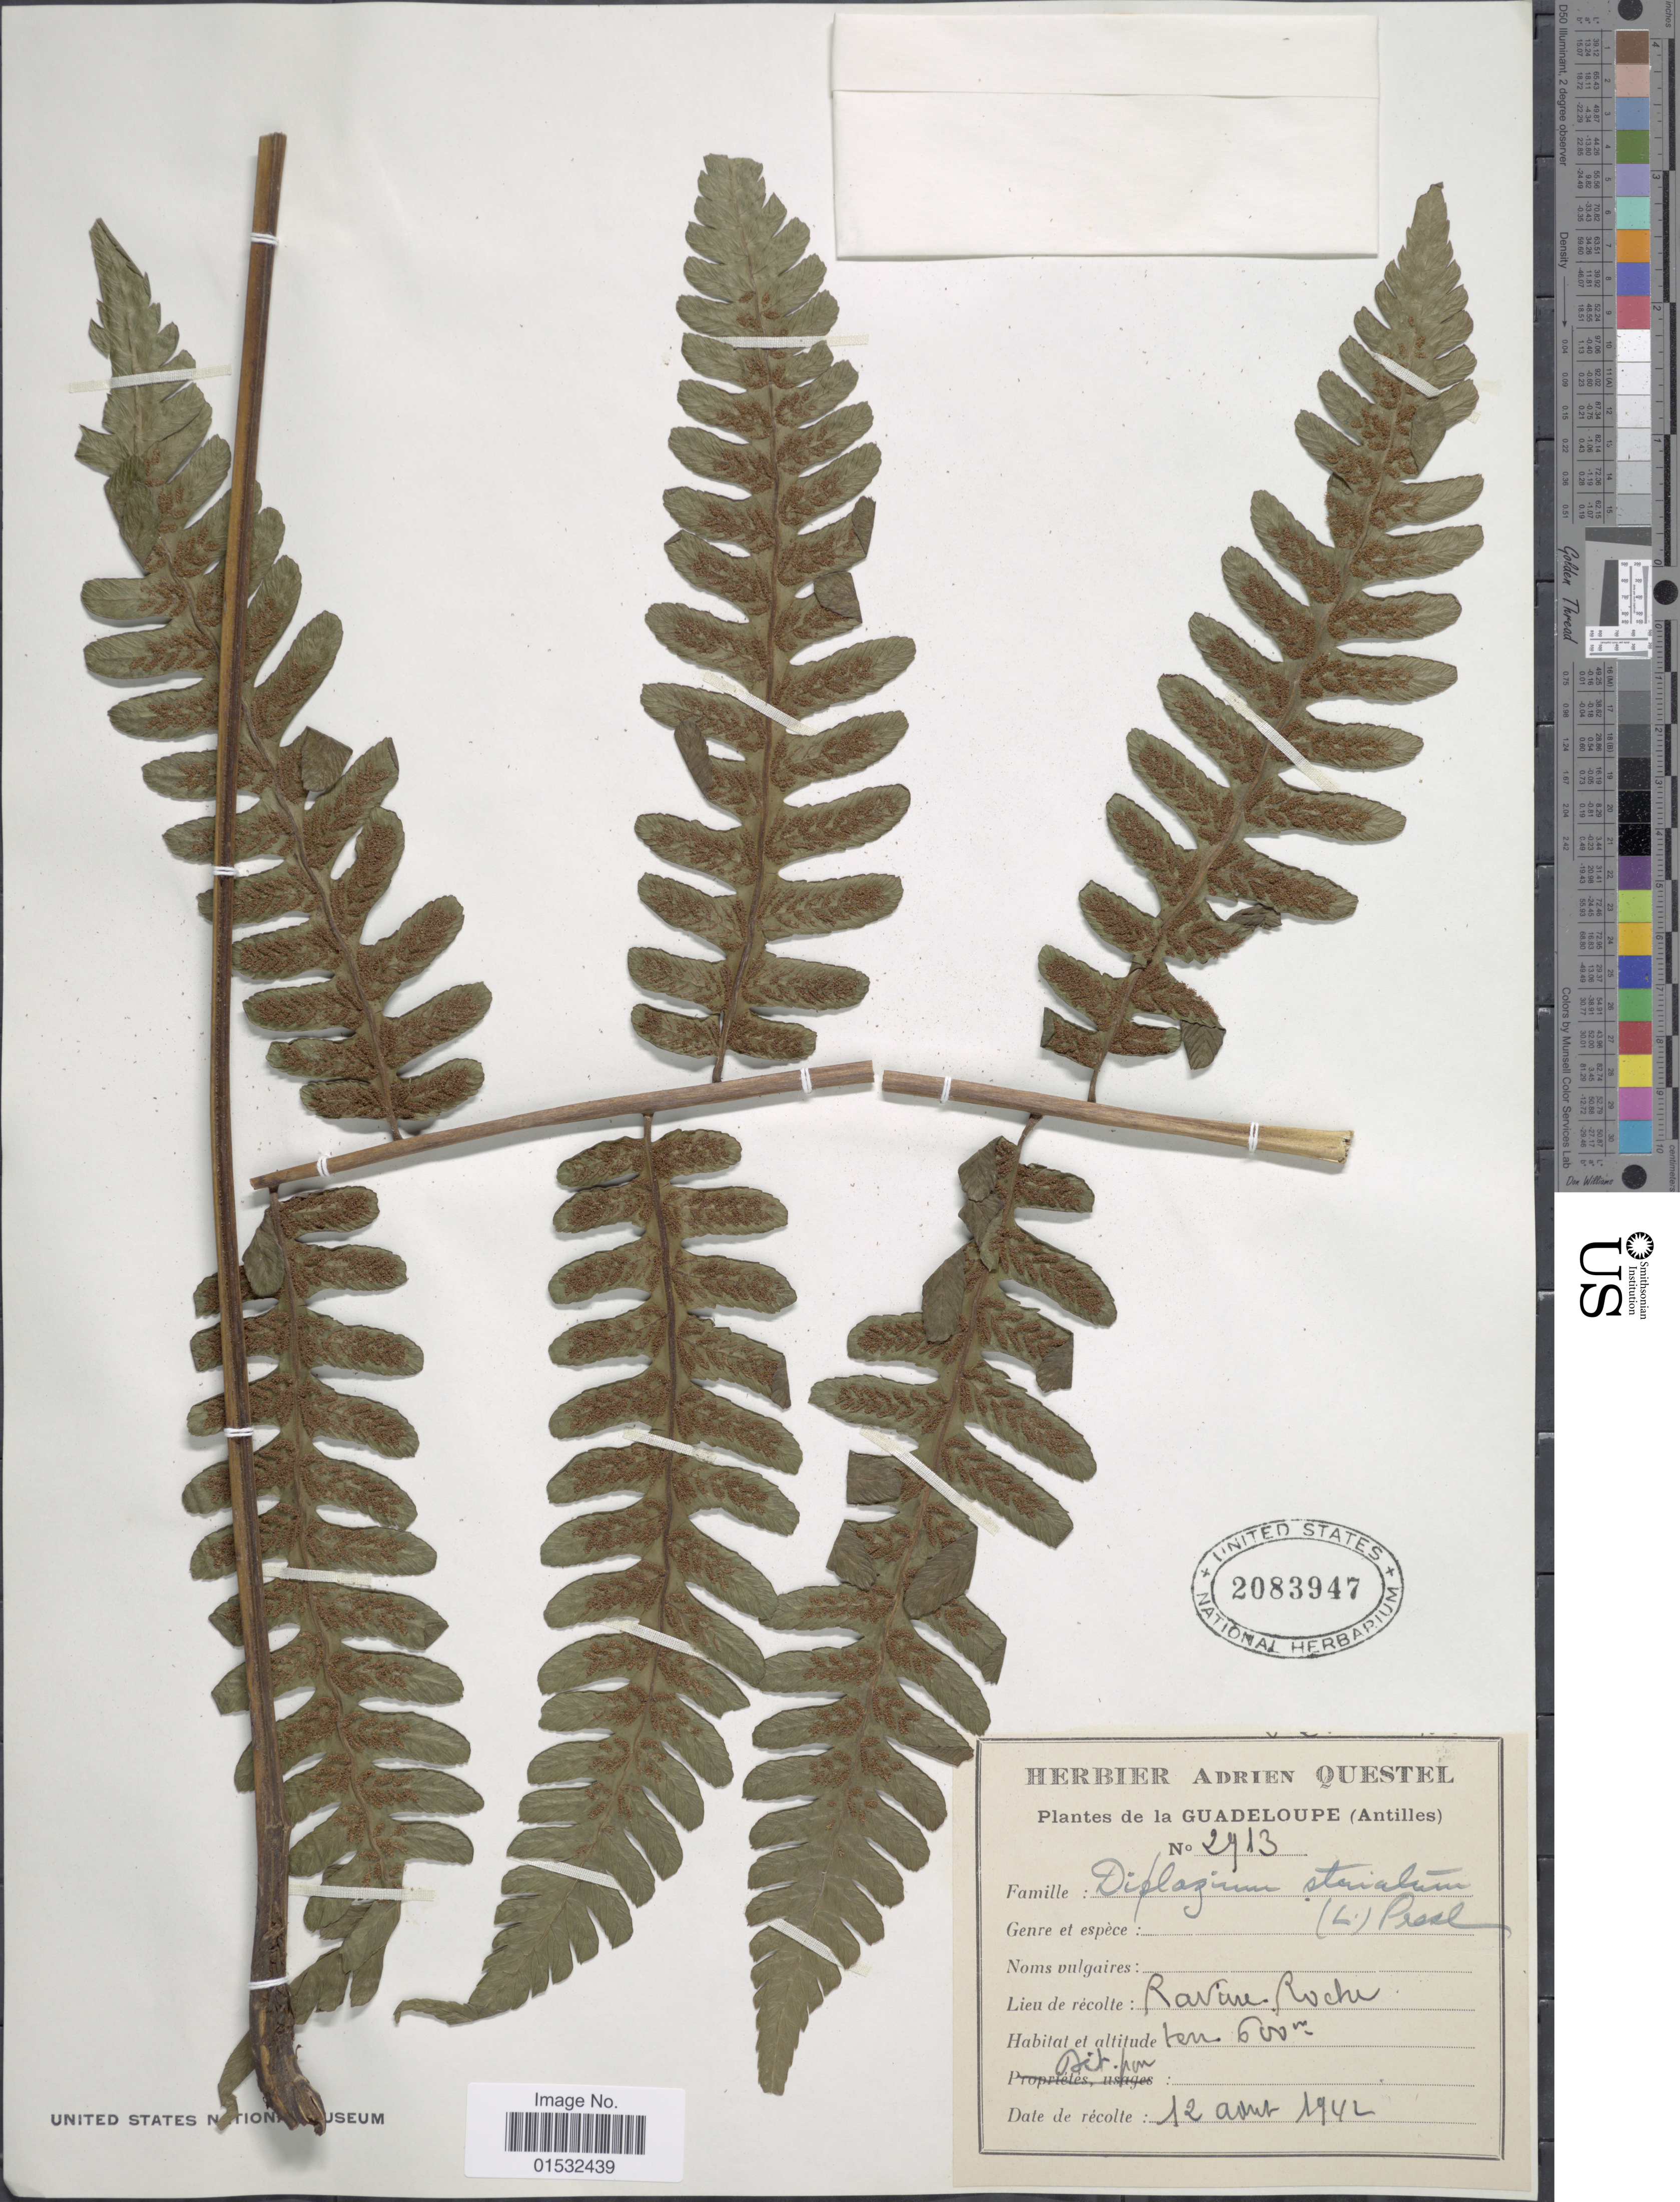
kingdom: Plantae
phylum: Tracheophyta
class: Polypodiopsida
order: Polypodiales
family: Athyriaceae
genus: Diplazium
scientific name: Diplazium striatum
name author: (L.) C. Presl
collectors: A. Questel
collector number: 2913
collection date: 1942-08-12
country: Guadeloupe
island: Leeward Is.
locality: Ravine Roches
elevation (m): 600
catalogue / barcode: US 2083947